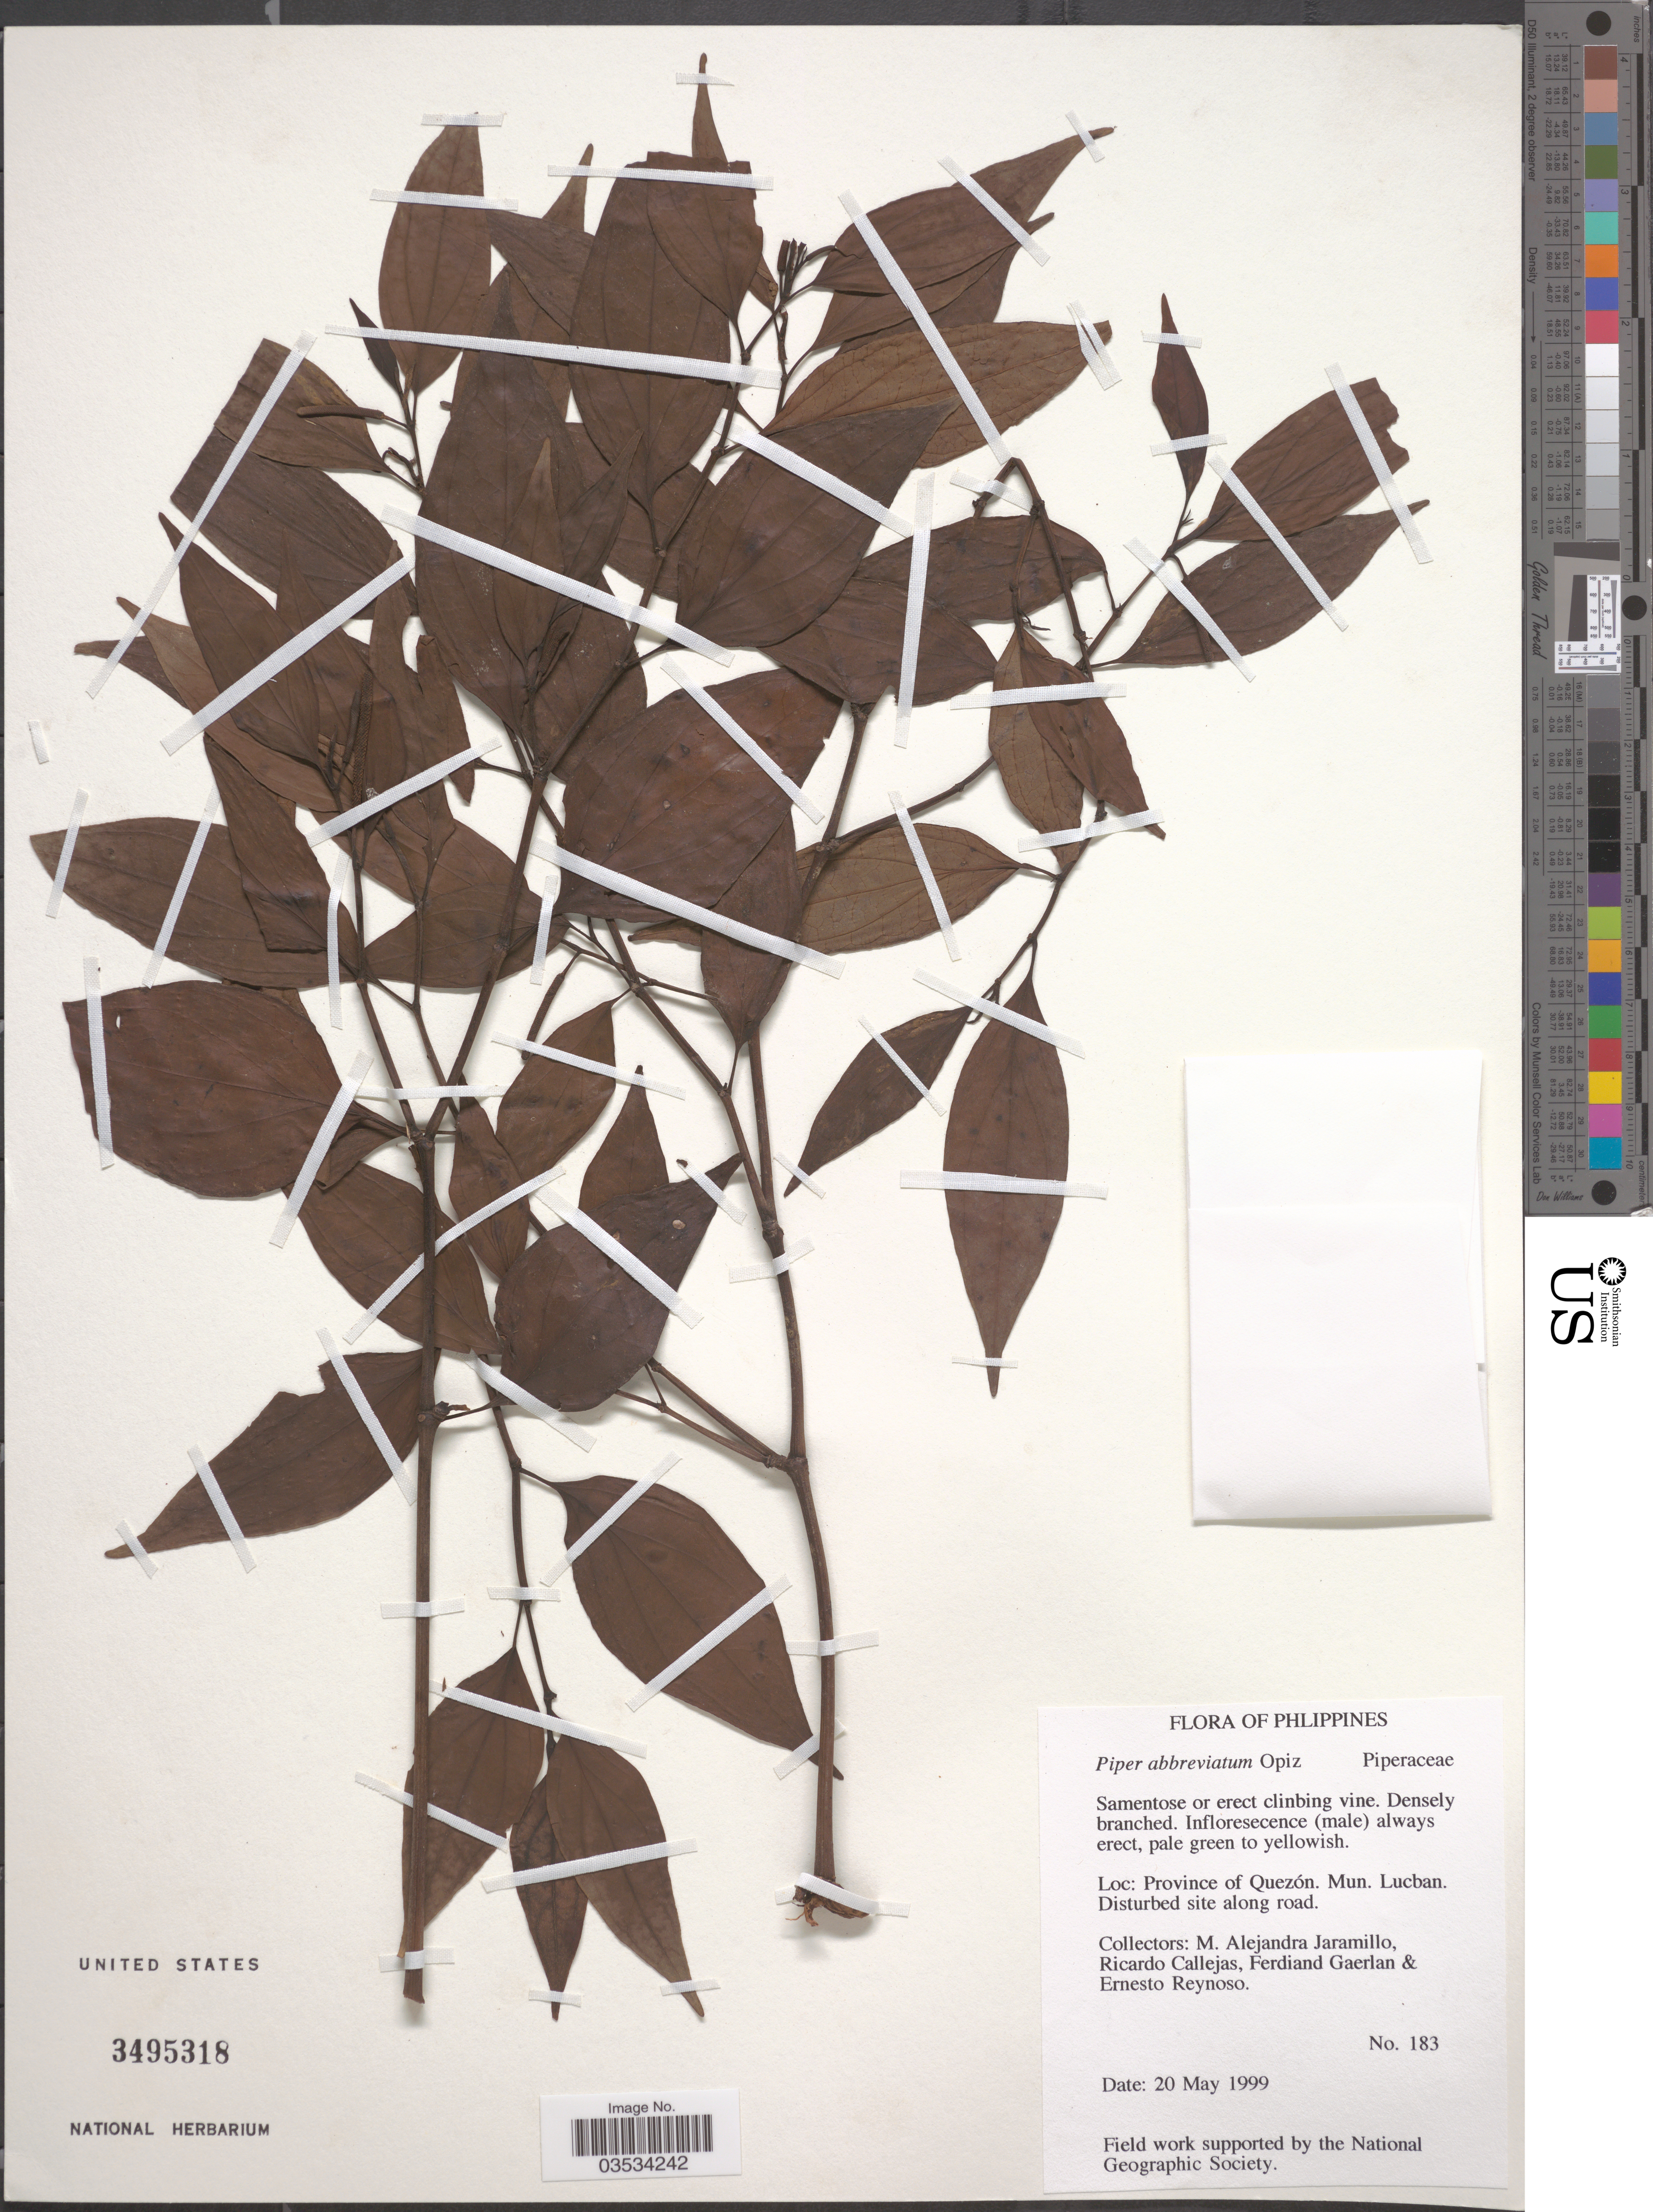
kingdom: Plantae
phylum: Tracheophyta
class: Magnoliopsida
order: Piperales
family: Piperaceae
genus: Piper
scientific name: Piper abbreviatum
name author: Opiz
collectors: M. A. Jaramillo, R. Callejas, F. Gaerlan & E. Reynoso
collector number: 183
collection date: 1999-05-20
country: Philippines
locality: Province of Quezón. Mun. Lucban.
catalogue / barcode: US 3495318